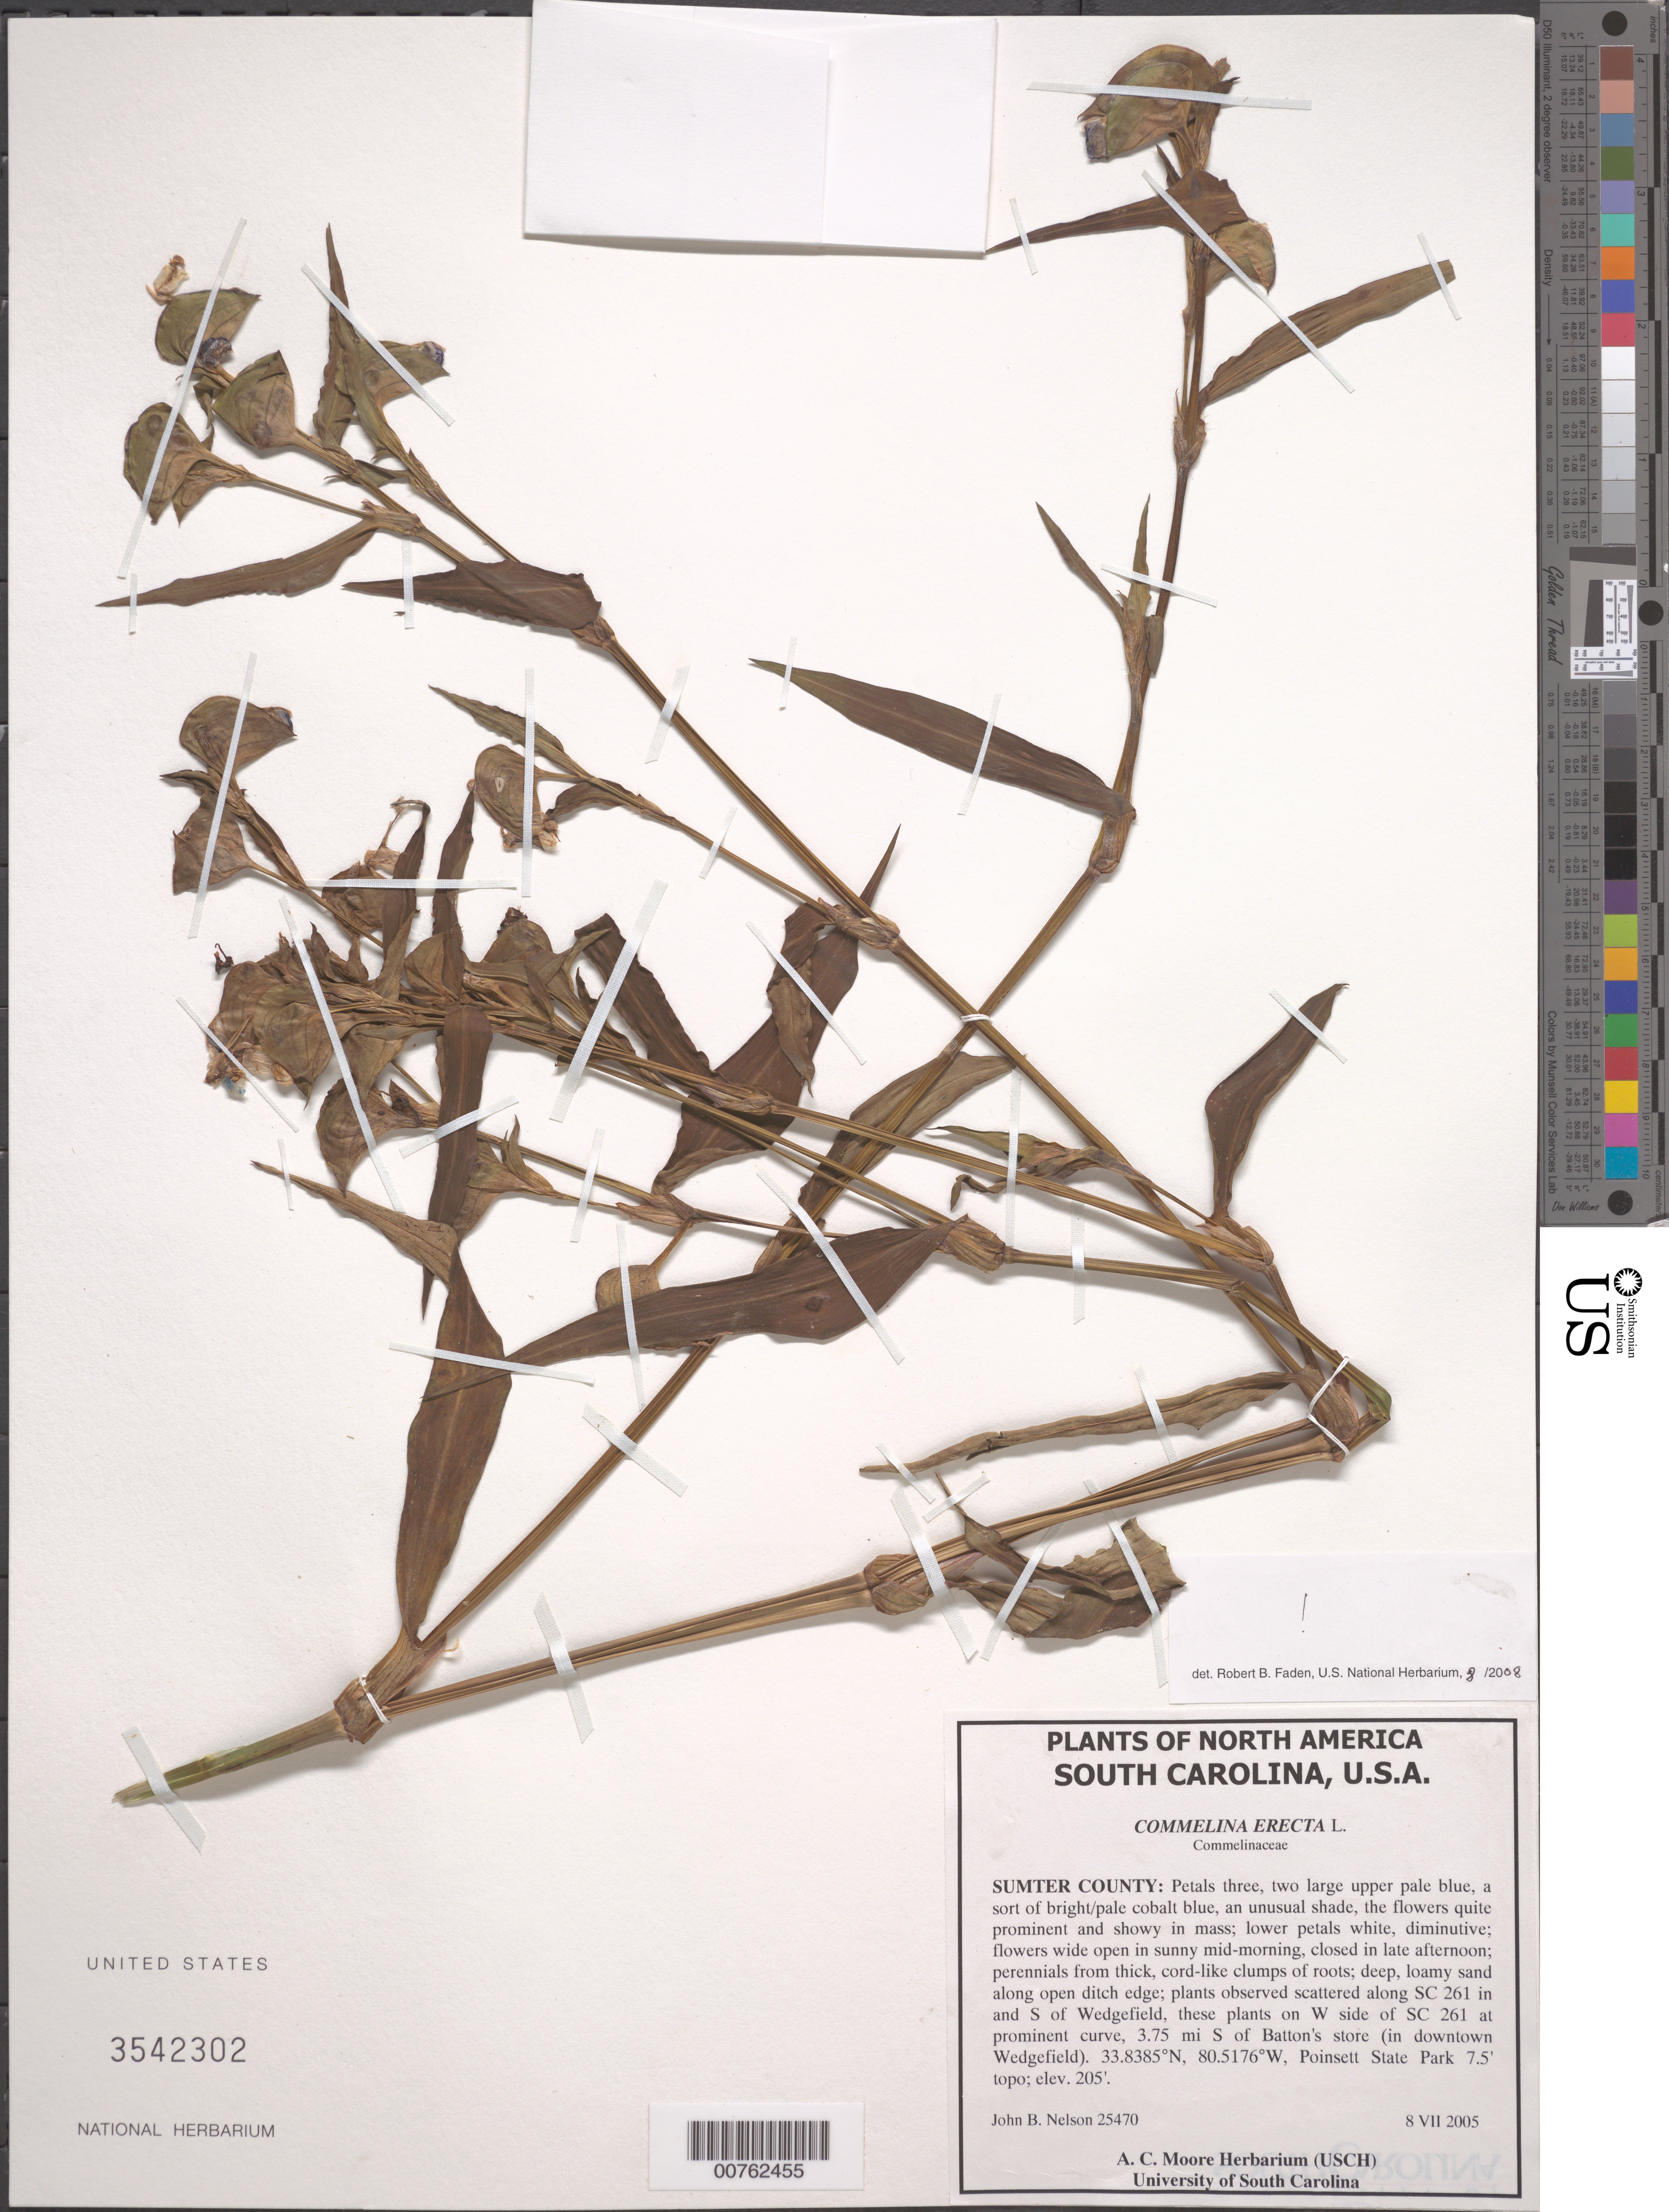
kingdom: Plantae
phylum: Tracheophyta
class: Liliopsida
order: Commelinales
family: Commelinaceae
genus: Commelina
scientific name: Commelina erecta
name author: L.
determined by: Faden, Robert B., (US), Smithsonian Institution - National Museum of Natural History (UNITED STATES)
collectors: J. Nelson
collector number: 25470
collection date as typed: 8 Jul 2005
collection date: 2005-07-08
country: United States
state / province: South Carolina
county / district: Sumter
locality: Poinsett State Park 7.5' topo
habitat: deep, loamy sand along open ditch edge; plants observed scattered along SC 261 in and S of Wedgefield, these plants on W side of SC 261 at prominent curve, 3.75 mi S of Batton's store (in downtown Wedgefield).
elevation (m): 62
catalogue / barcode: US 3542302